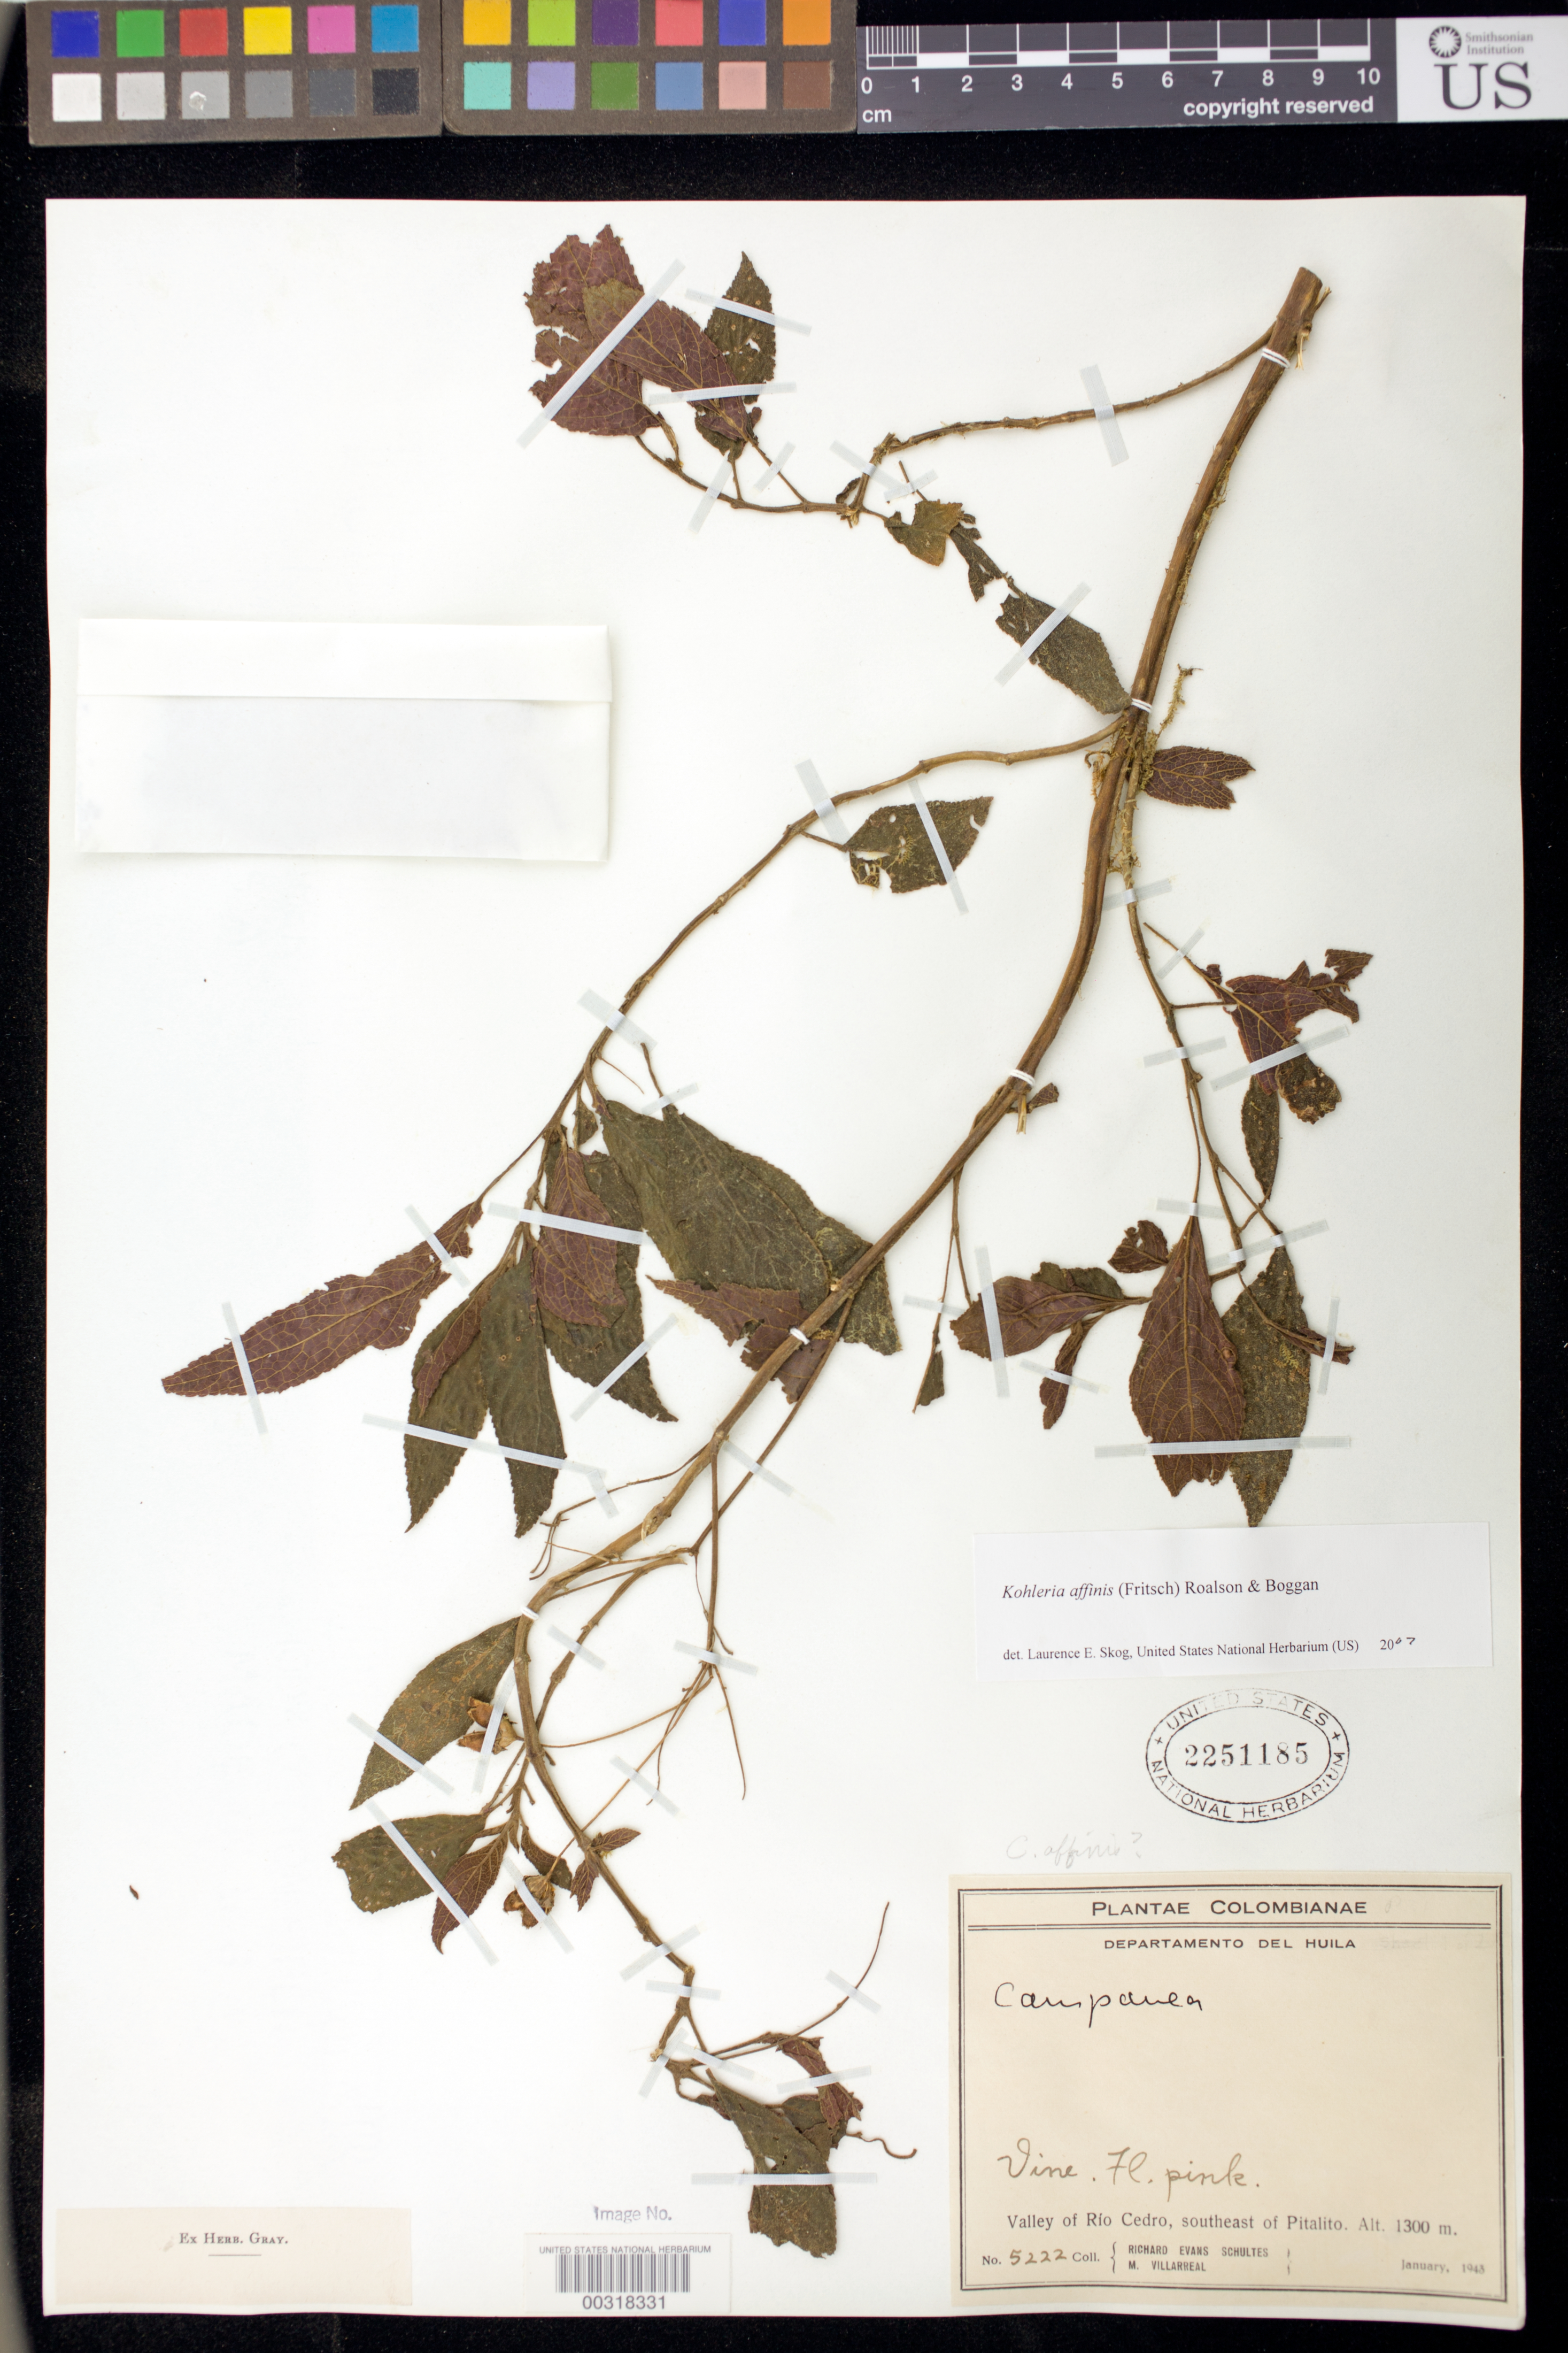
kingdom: Plantae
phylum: Tracheophyta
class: Magnoliopsida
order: Lamiales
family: Gesneriaceae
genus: Kohleria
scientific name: Kohleria affinis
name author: (Fritsch) Roalson & Boggan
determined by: Boggan, J. K.; Skog, L. E.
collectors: R. E. Schultes & M. Villarreal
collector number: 5222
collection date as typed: Jan 1943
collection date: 1943-01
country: Colombia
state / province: Huila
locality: Valley of Rio Cedro, SE of Pitalito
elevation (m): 1300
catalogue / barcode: US 2251185